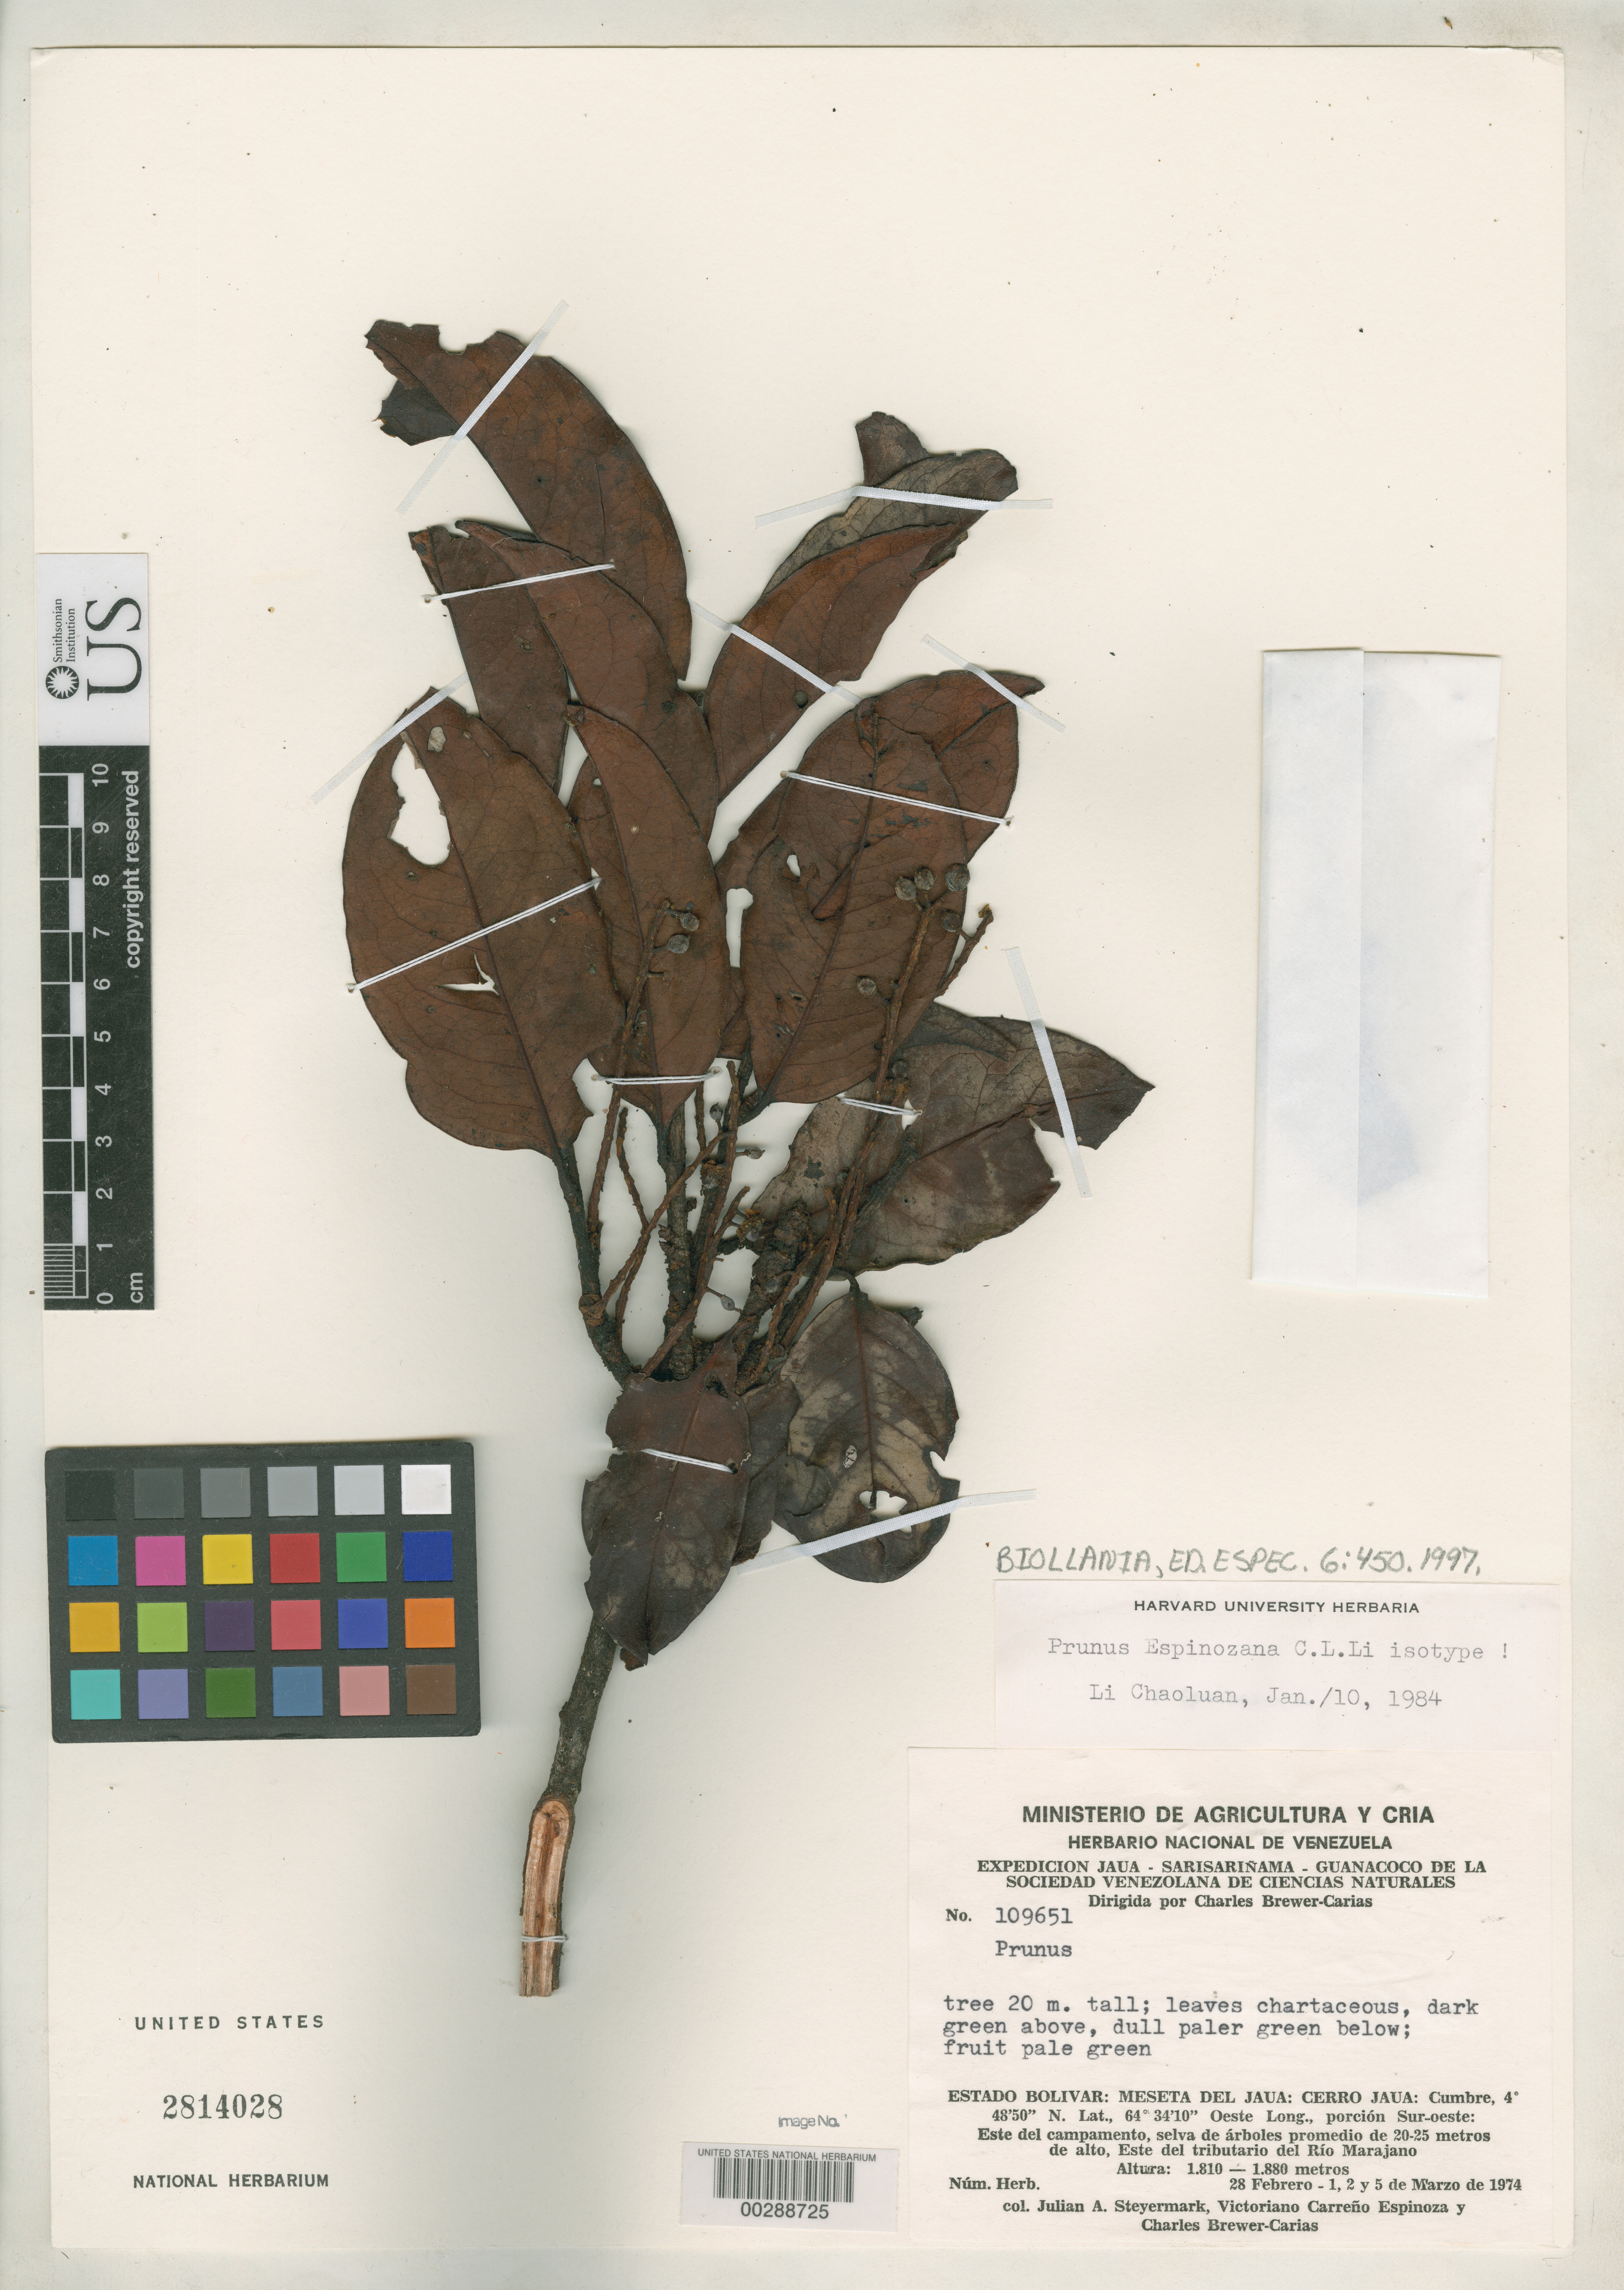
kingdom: Plantae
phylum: Tracheophyta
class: Magnoliopsida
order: Rosales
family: Rosaceae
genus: Prunus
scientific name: Prunus espinozana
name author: C.L. Li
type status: Isotype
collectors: J. Steyermark, V. Carreño E. & C. Brewer-Carias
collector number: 109651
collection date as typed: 01 Mar 1974 to 05 Mar 1974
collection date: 1974-03-01/1974-03-05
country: Venezuela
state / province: Bolivar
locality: Meseta del Jaua, Cerro Jaua, SW portion, E of camp, E of tributary of Rio Marajano.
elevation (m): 1810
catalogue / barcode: US 2814028